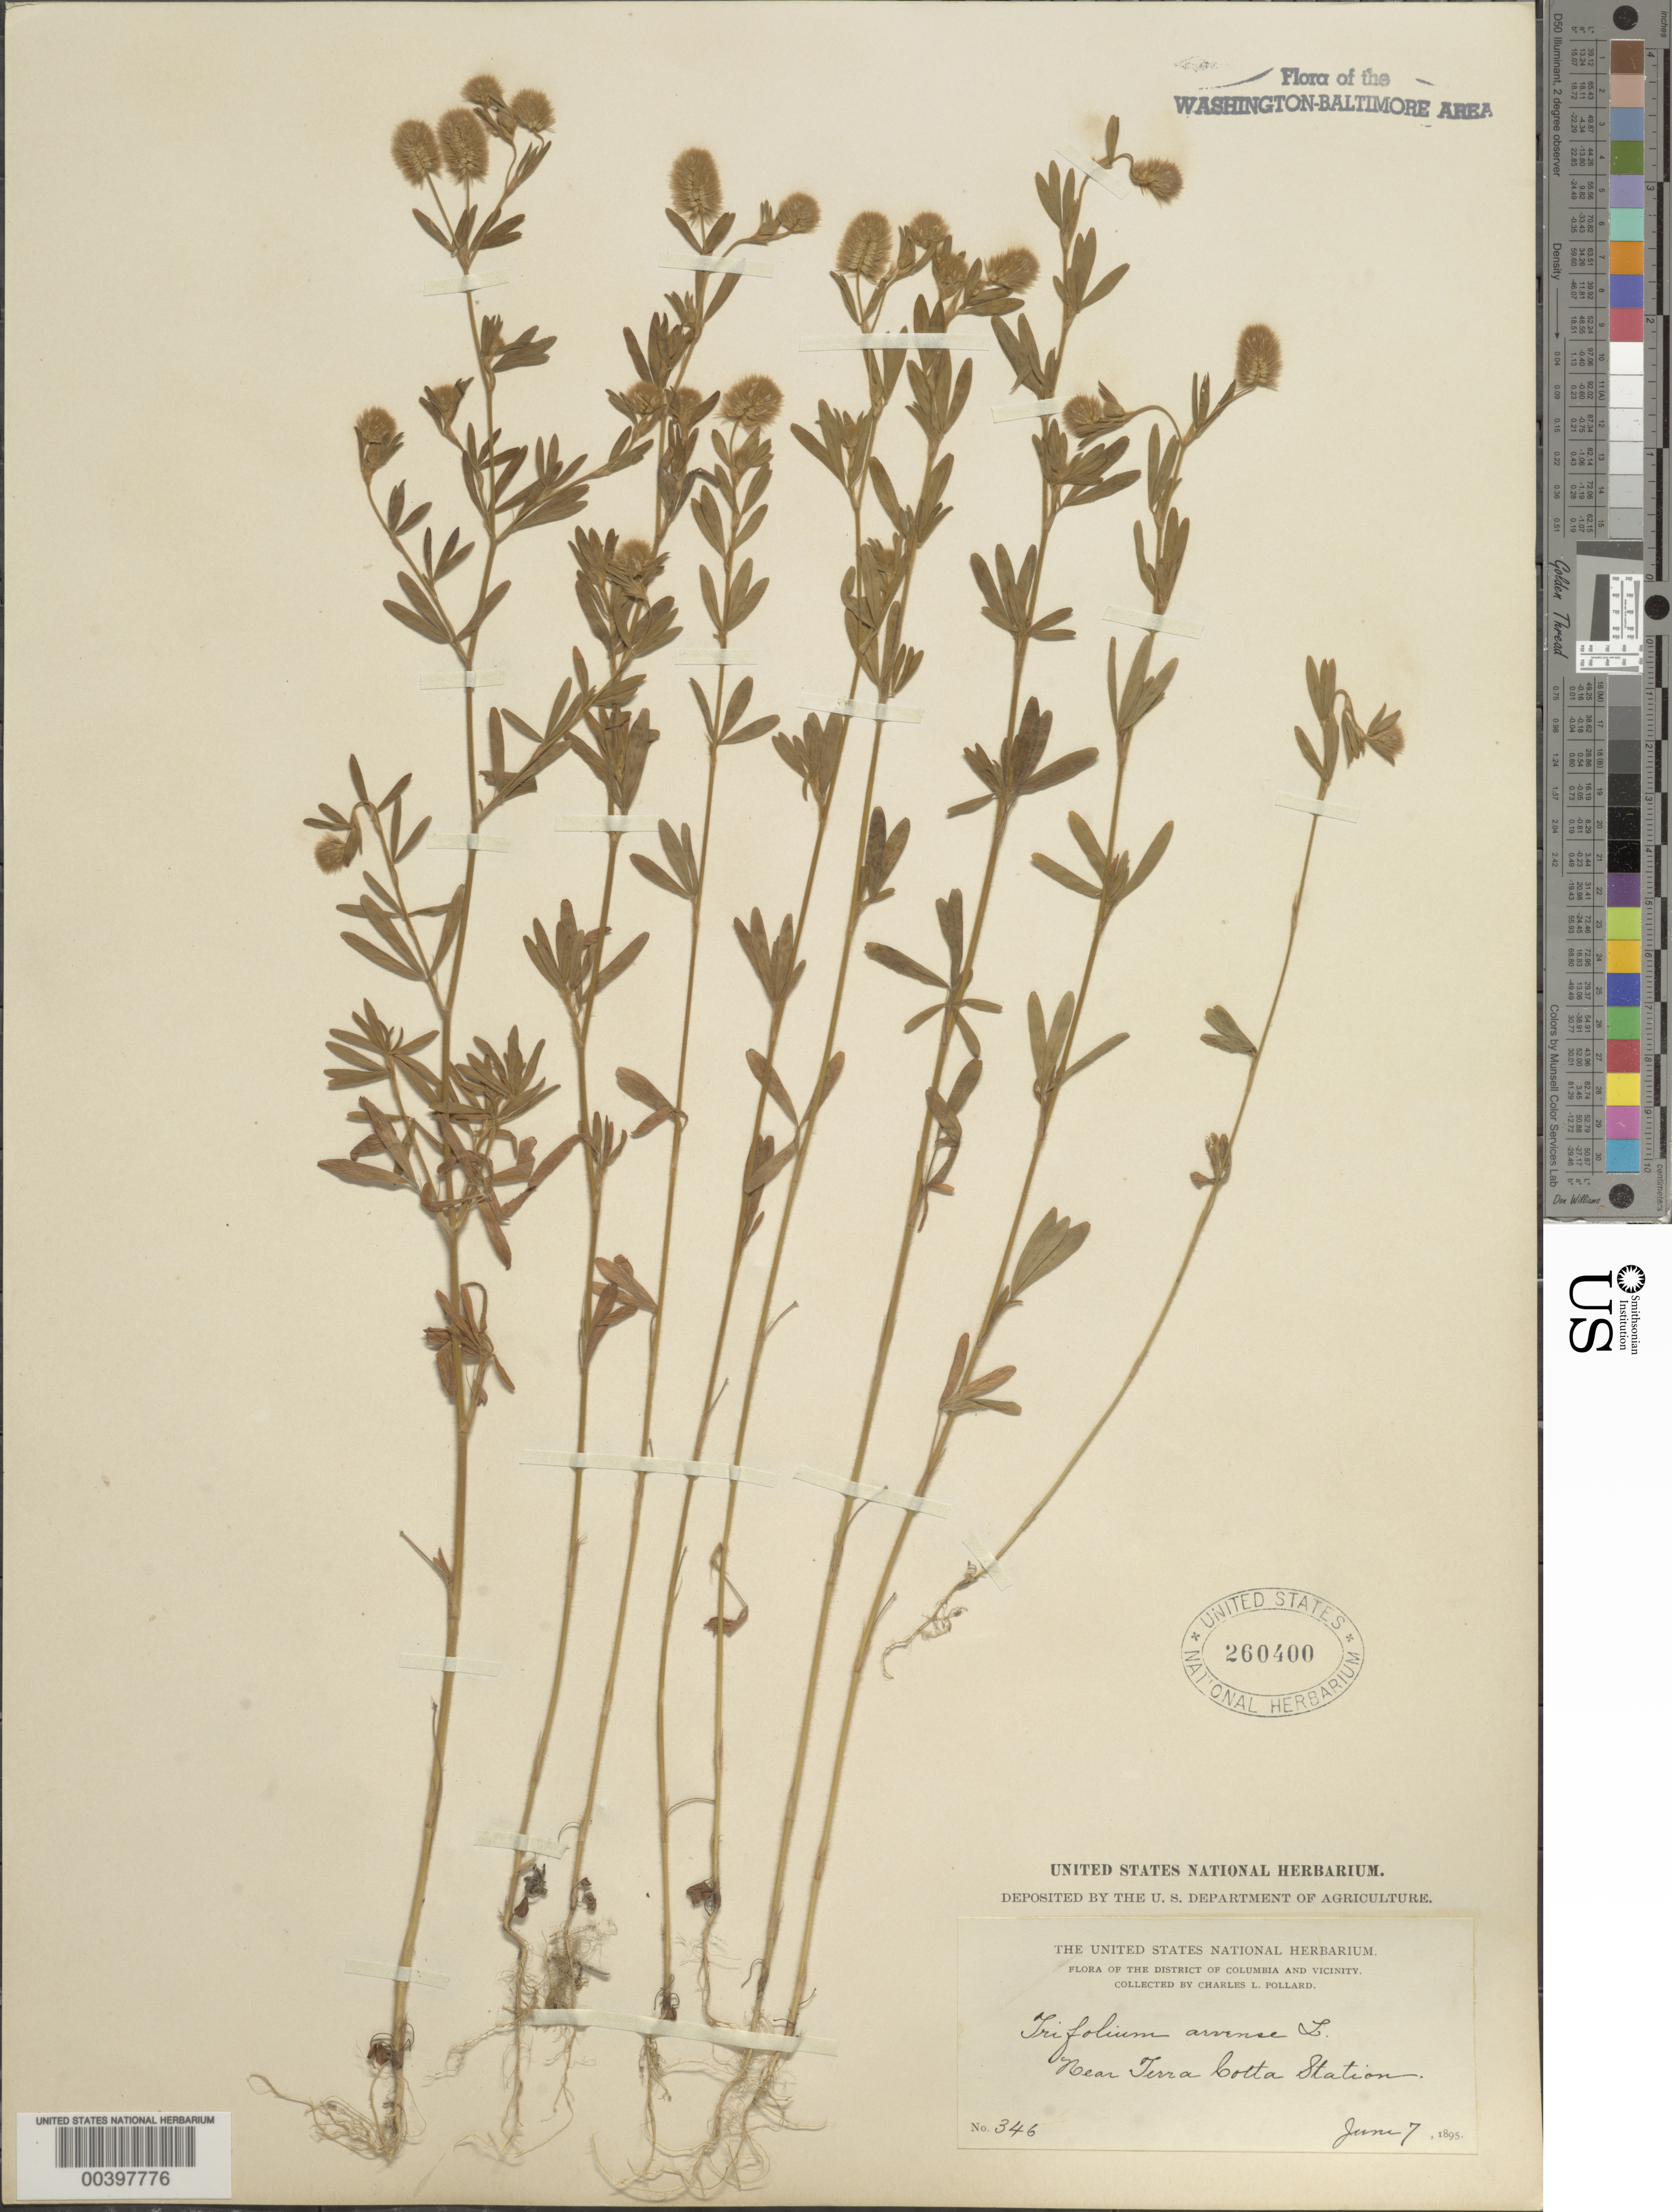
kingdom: Plantae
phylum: Tracheophyta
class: Magnoliopsida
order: Fabales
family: Fabaceae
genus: Trifolium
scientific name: Trifolium arvense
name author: L.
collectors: C. L. Pollard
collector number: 346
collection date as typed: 07 Jun 1895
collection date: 1895-06-07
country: United States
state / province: District of Columbia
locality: Terra Cotta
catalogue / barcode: US 260400